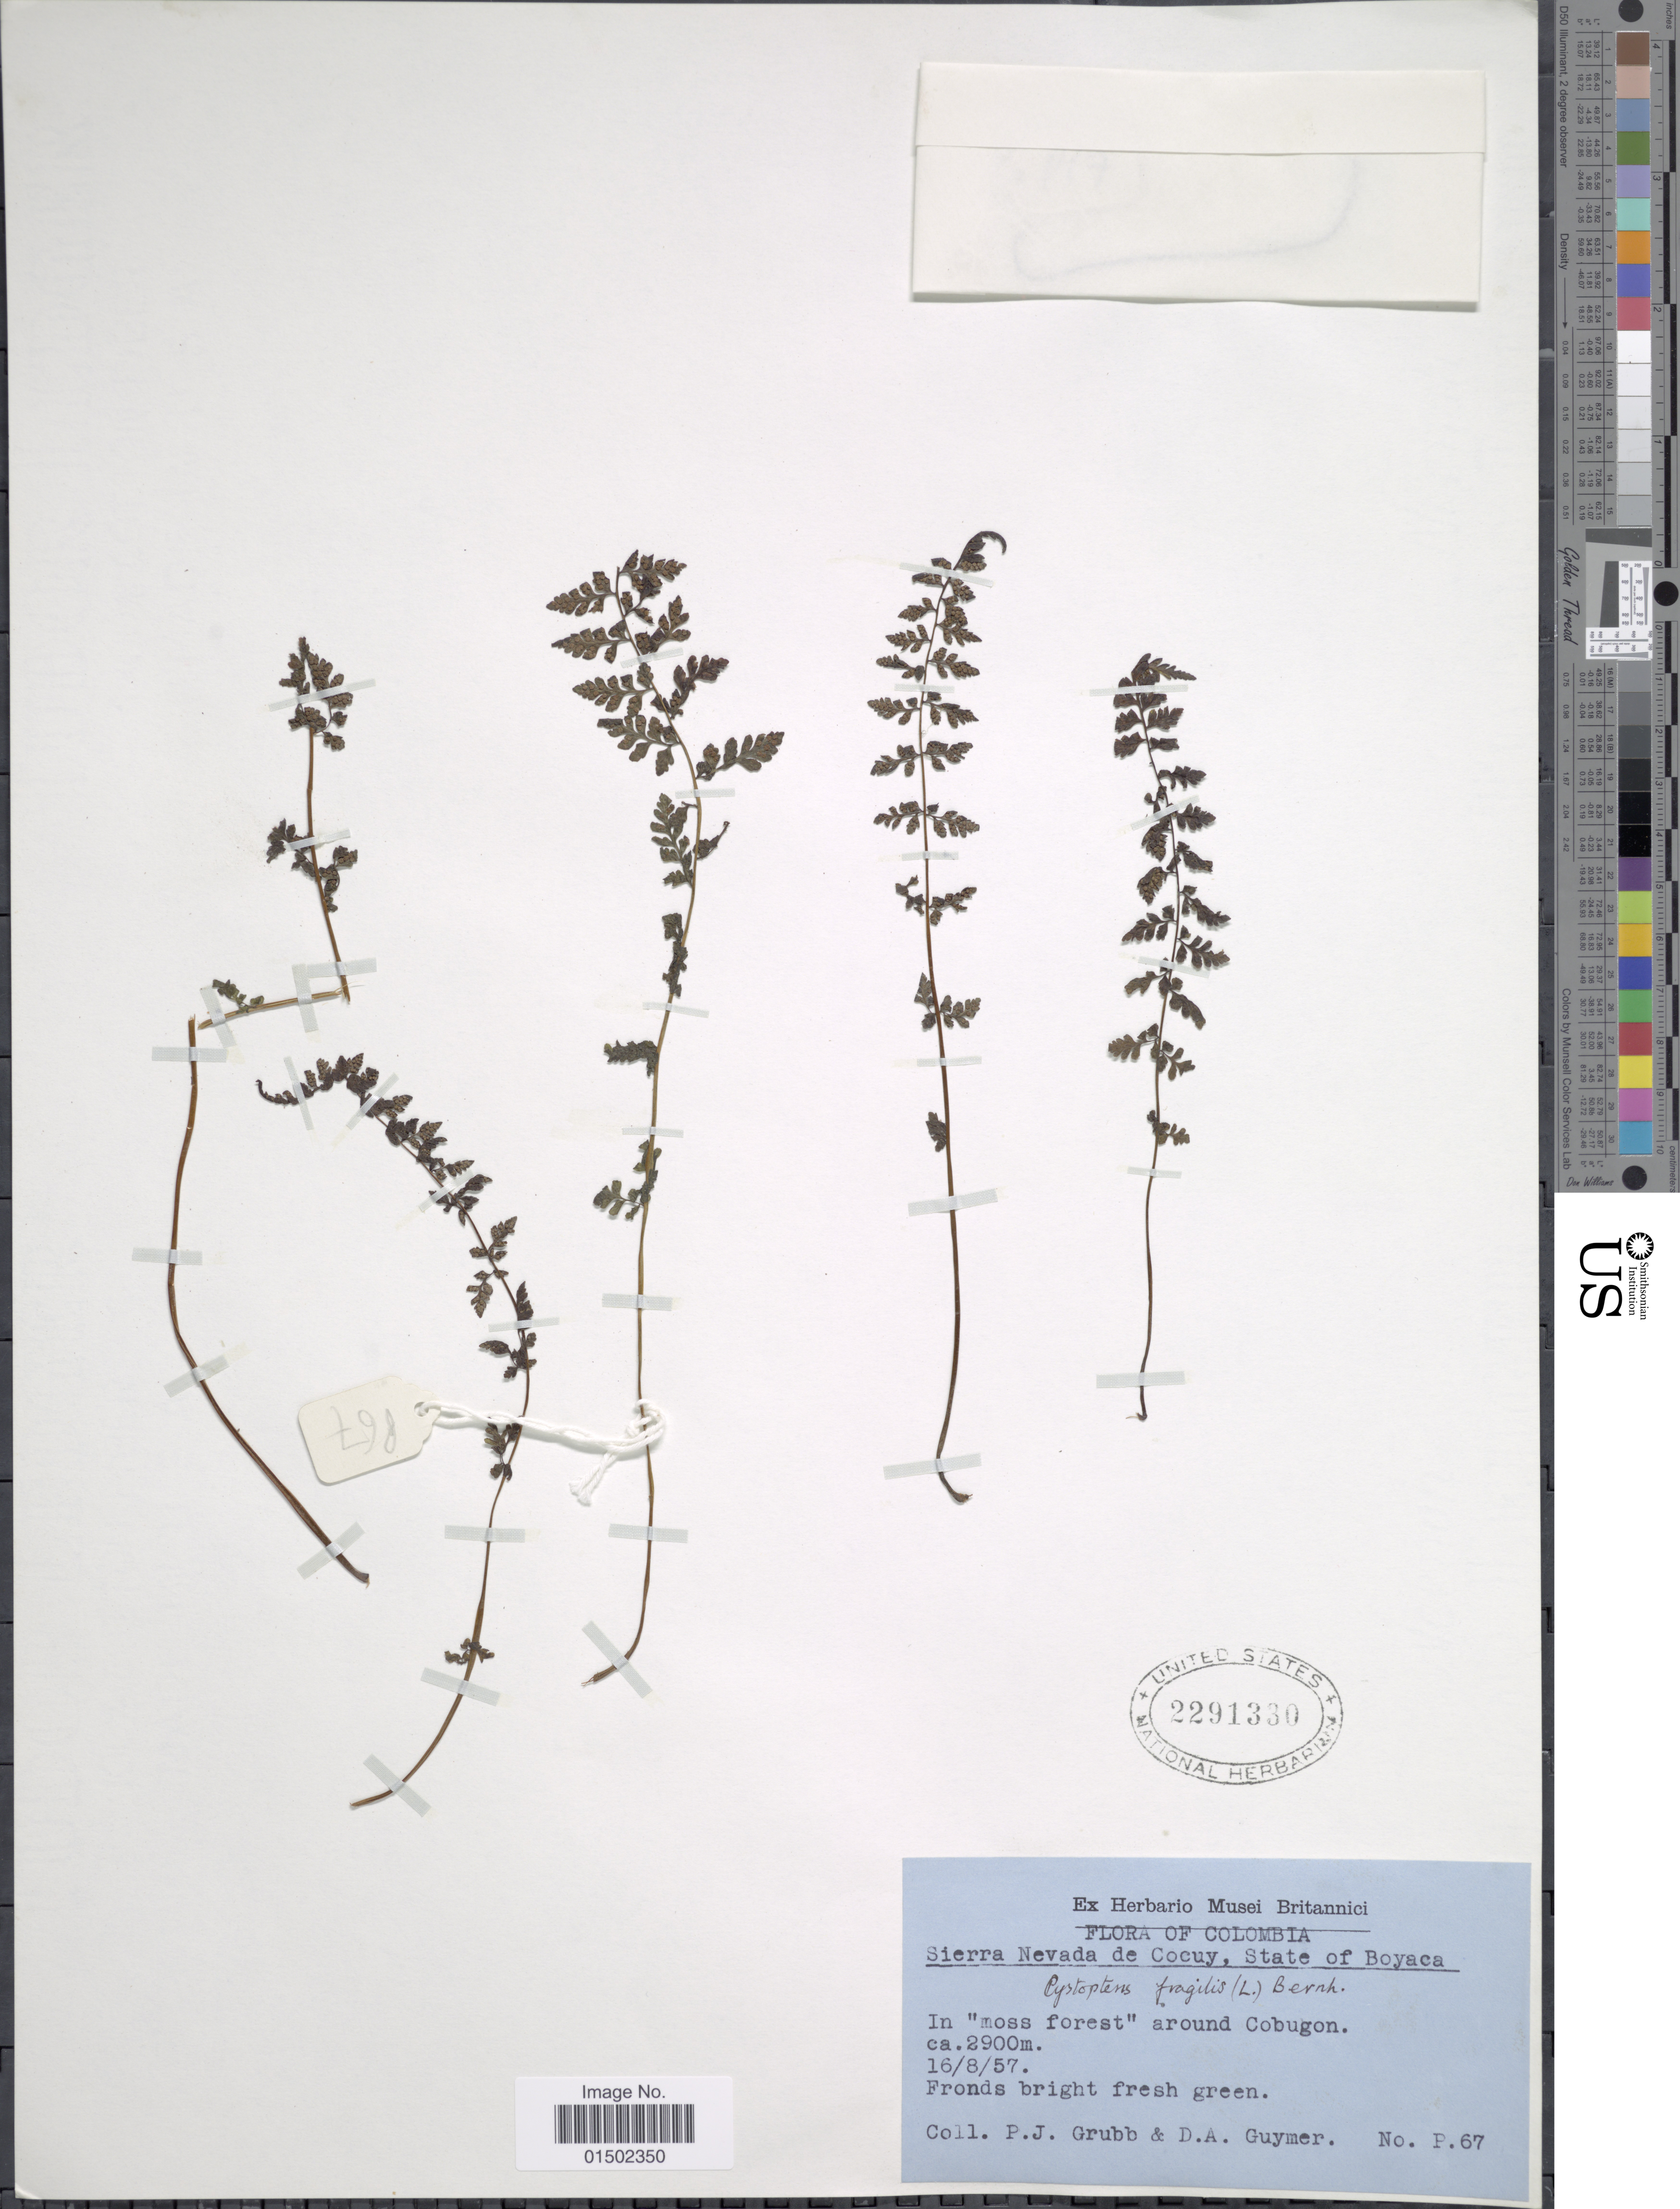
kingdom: Plantae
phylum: Tracheophyta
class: Polypodiopsida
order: Polypodiales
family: Cystopteridaceae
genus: Cystopteris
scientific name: Cystopteris fragilis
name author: (L.) Bernh.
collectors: P. J. Grubb & D. Guymer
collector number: P.67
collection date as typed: Transcribed d/m/y: 16/8/57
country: Colombia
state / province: Boyacá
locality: Sierra Nevada de Cocuy. In "moss forest" around Cobugon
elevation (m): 2900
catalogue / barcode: US 2291330